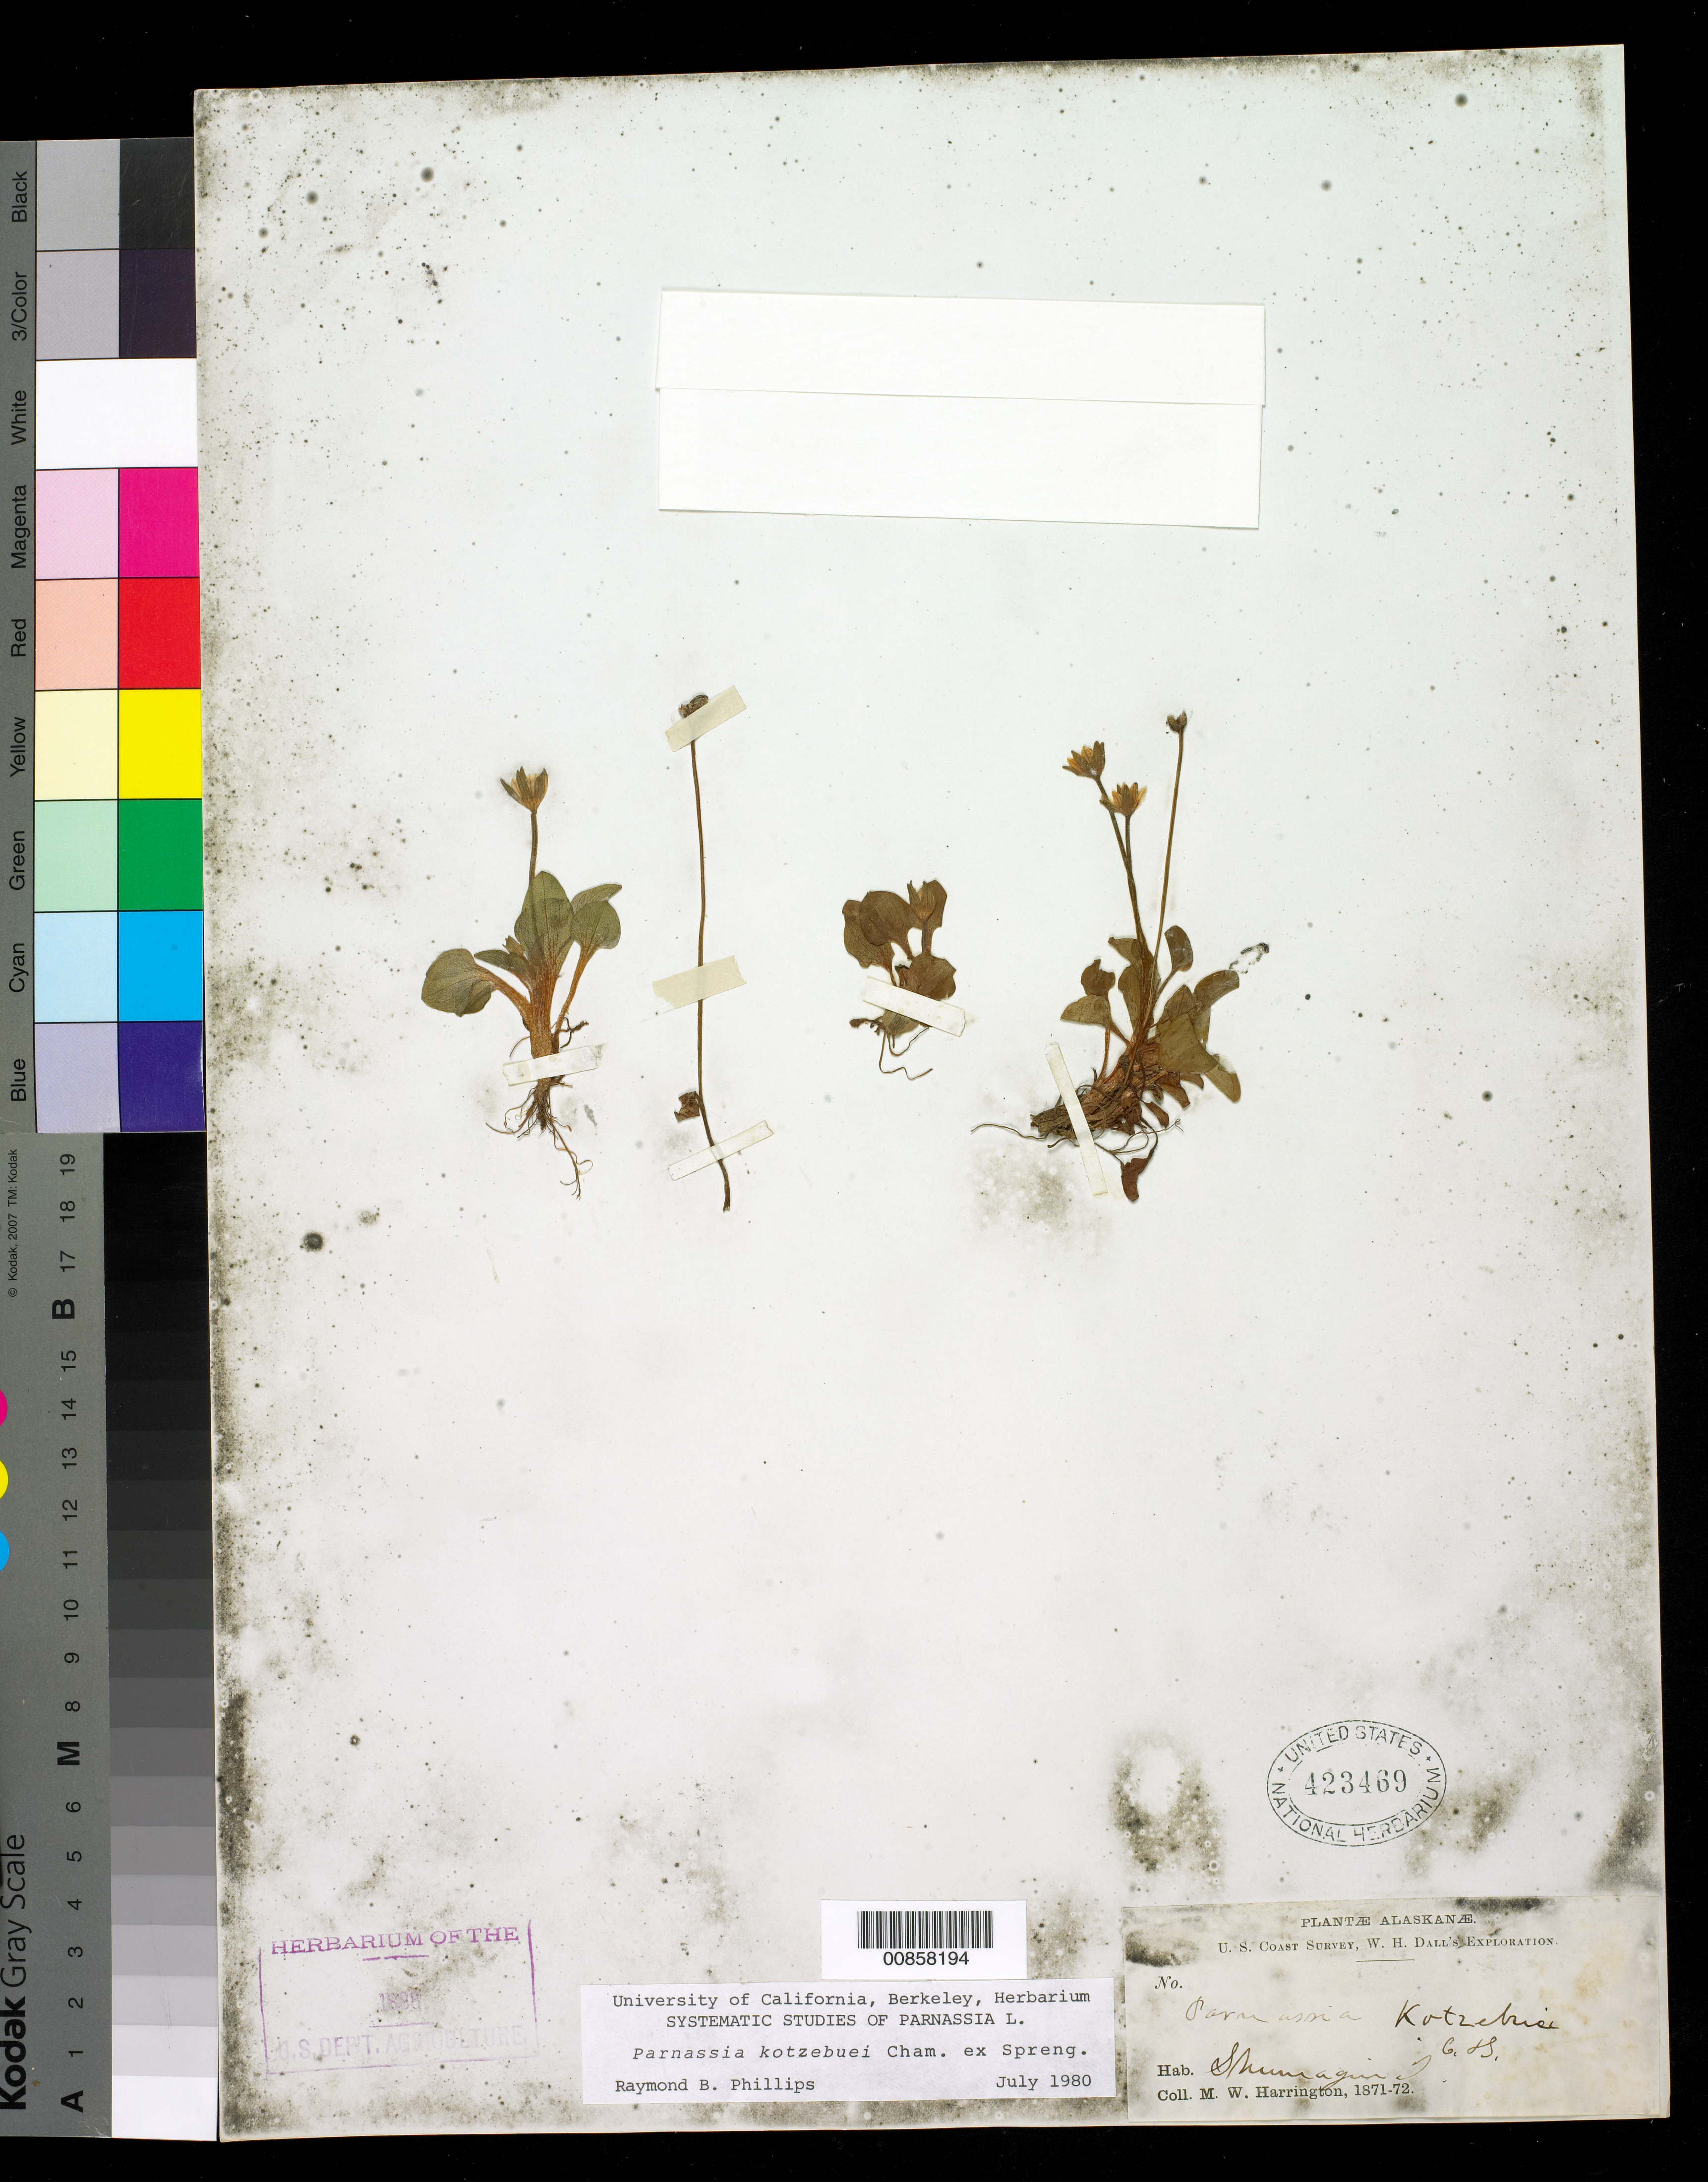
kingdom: Plantae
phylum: Tracheophyta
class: Magnoliopsida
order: Celastrales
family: Parnassiaceae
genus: Parnassia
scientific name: Parnassia kotzebuei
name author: Cham. ex Spreng.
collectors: M. W. Harrington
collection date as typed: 1871 to -- --- 1872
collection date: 1871/1872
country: United States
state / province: Alaska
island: Shumagin Is.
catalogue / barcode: US 423469